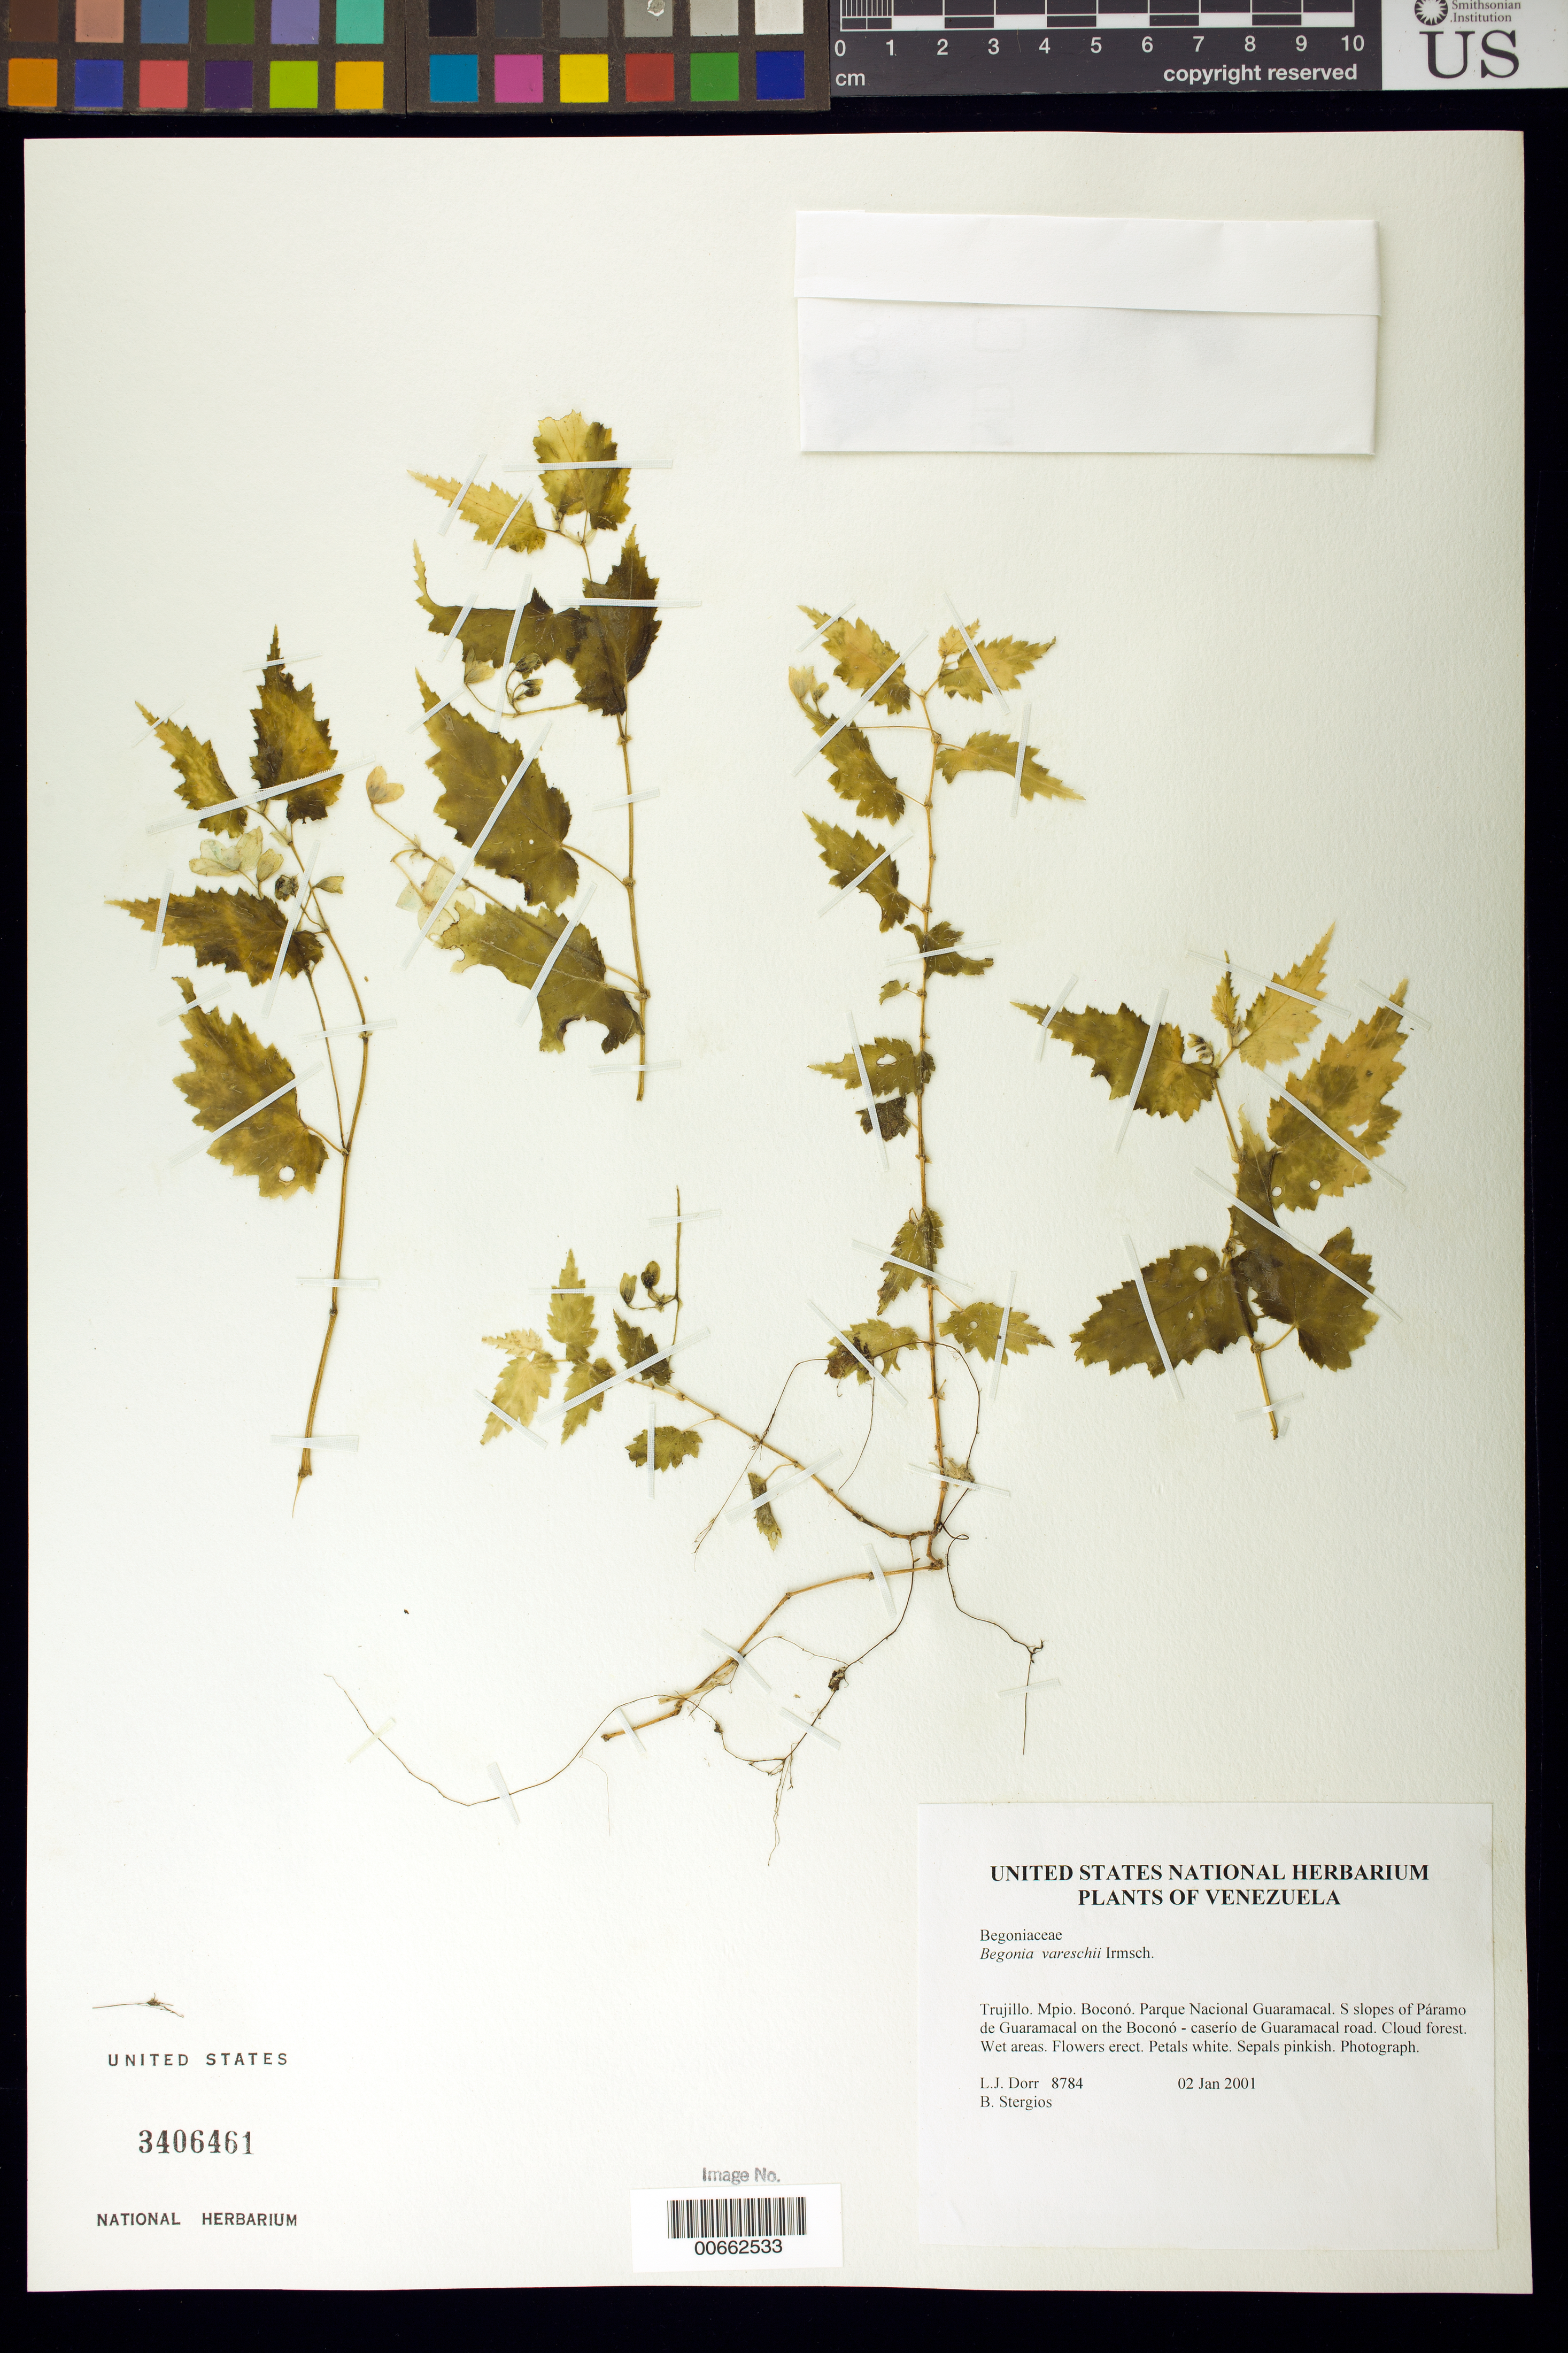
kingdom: Plantae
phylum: Tracheophyta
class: Magnoliopsida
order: Cucurbitales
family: Begoniaceae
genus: Begonia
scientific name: Begonia vareschii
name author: Irmsch.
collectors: L. J. Dorr & B. G. Stergios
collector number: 8784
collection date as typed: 02 Jan 2001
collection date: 2001-01-02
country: Venezuela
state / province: Trujillo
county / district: Boconó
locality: Parque Nacional Guaramacal. S slopes of Páramo de Guaramacal on the Boconó-caserío de Guaramacal road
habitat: Cloud forest. Wet areas.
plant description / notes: COL, CTES, NY, PORT, US, VEN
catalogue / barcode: US 3406461